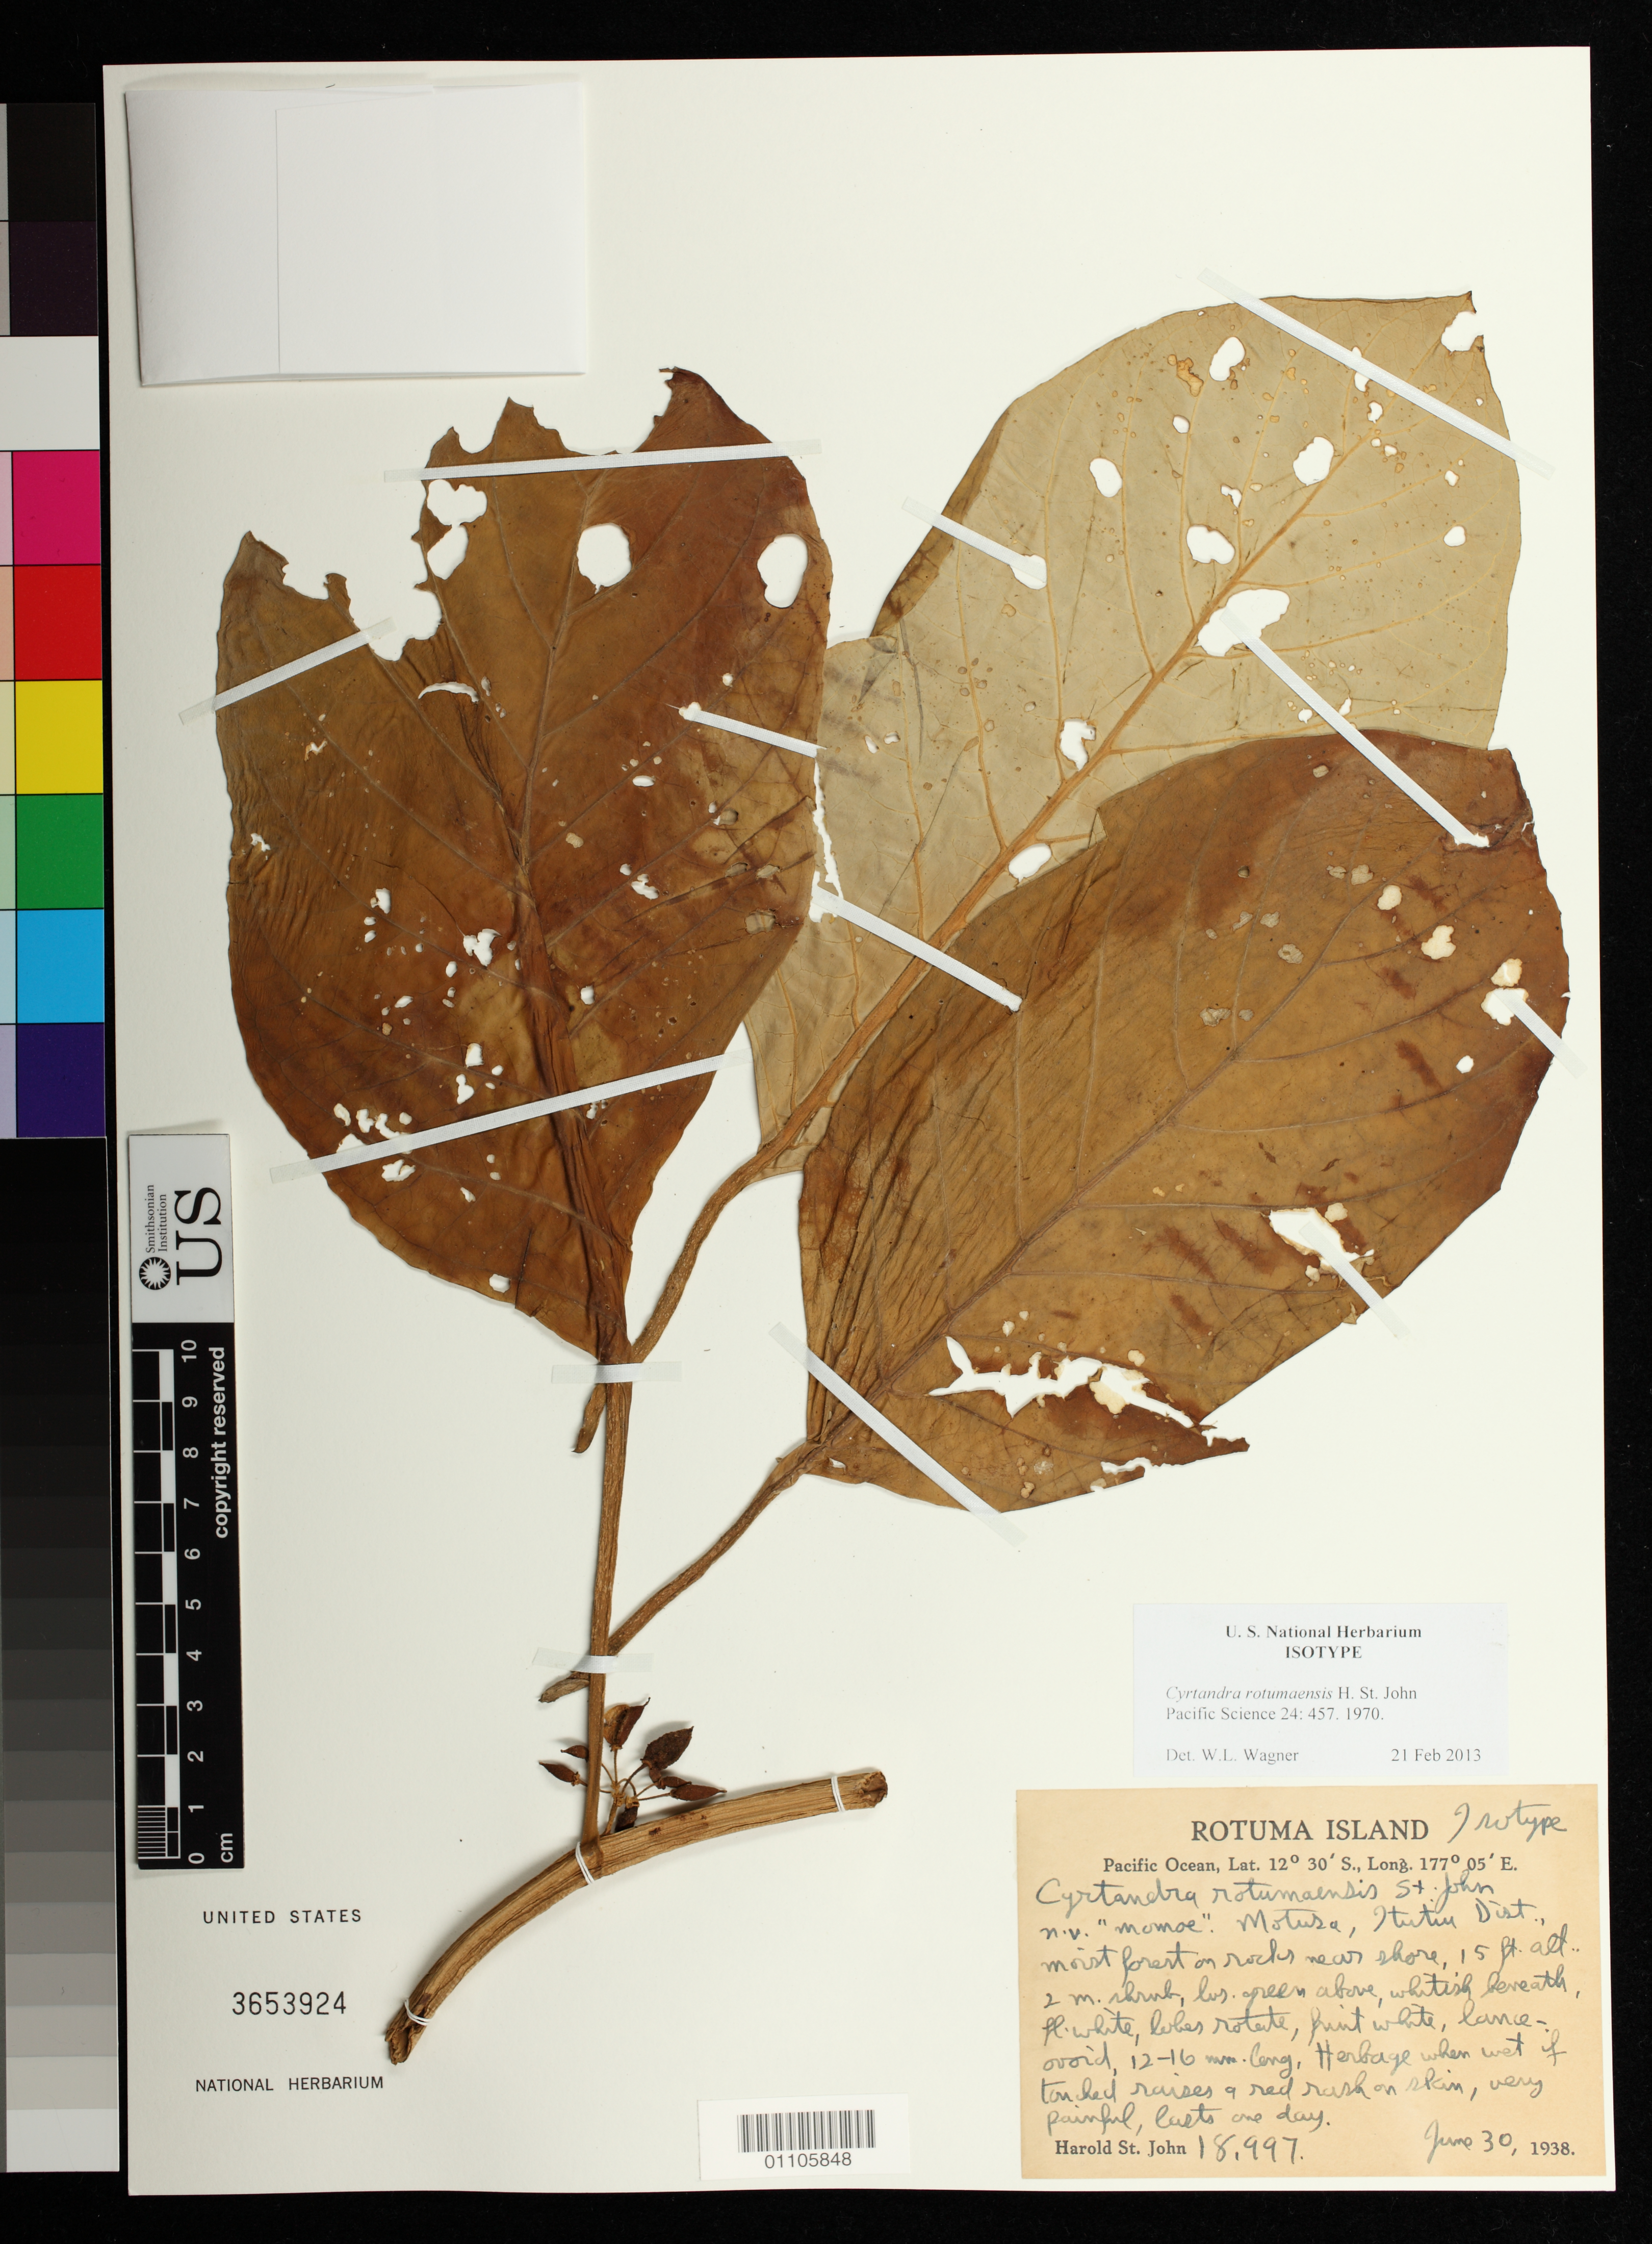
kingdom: Plantae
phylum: Tracheophyta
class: Magnoliopsida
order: Lamiales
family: Gesneriaceae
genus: Cyrtandra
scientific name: Cyrtandra rotumaensis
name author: H. St. John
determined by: Wagner, W. L., (BOT), Smithsonian Institution - National Museum of Natural History (UNITED STATES)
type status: Isotype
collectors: H. St. John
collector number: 18997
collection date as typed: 30 Jun 1938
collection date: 1938-06-30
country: Fiji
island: Rotuma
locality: Rotuma Island, Motusa, Itutiu District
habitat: Moist forest on rocks near shore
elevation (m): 5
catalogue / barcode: US 3653924